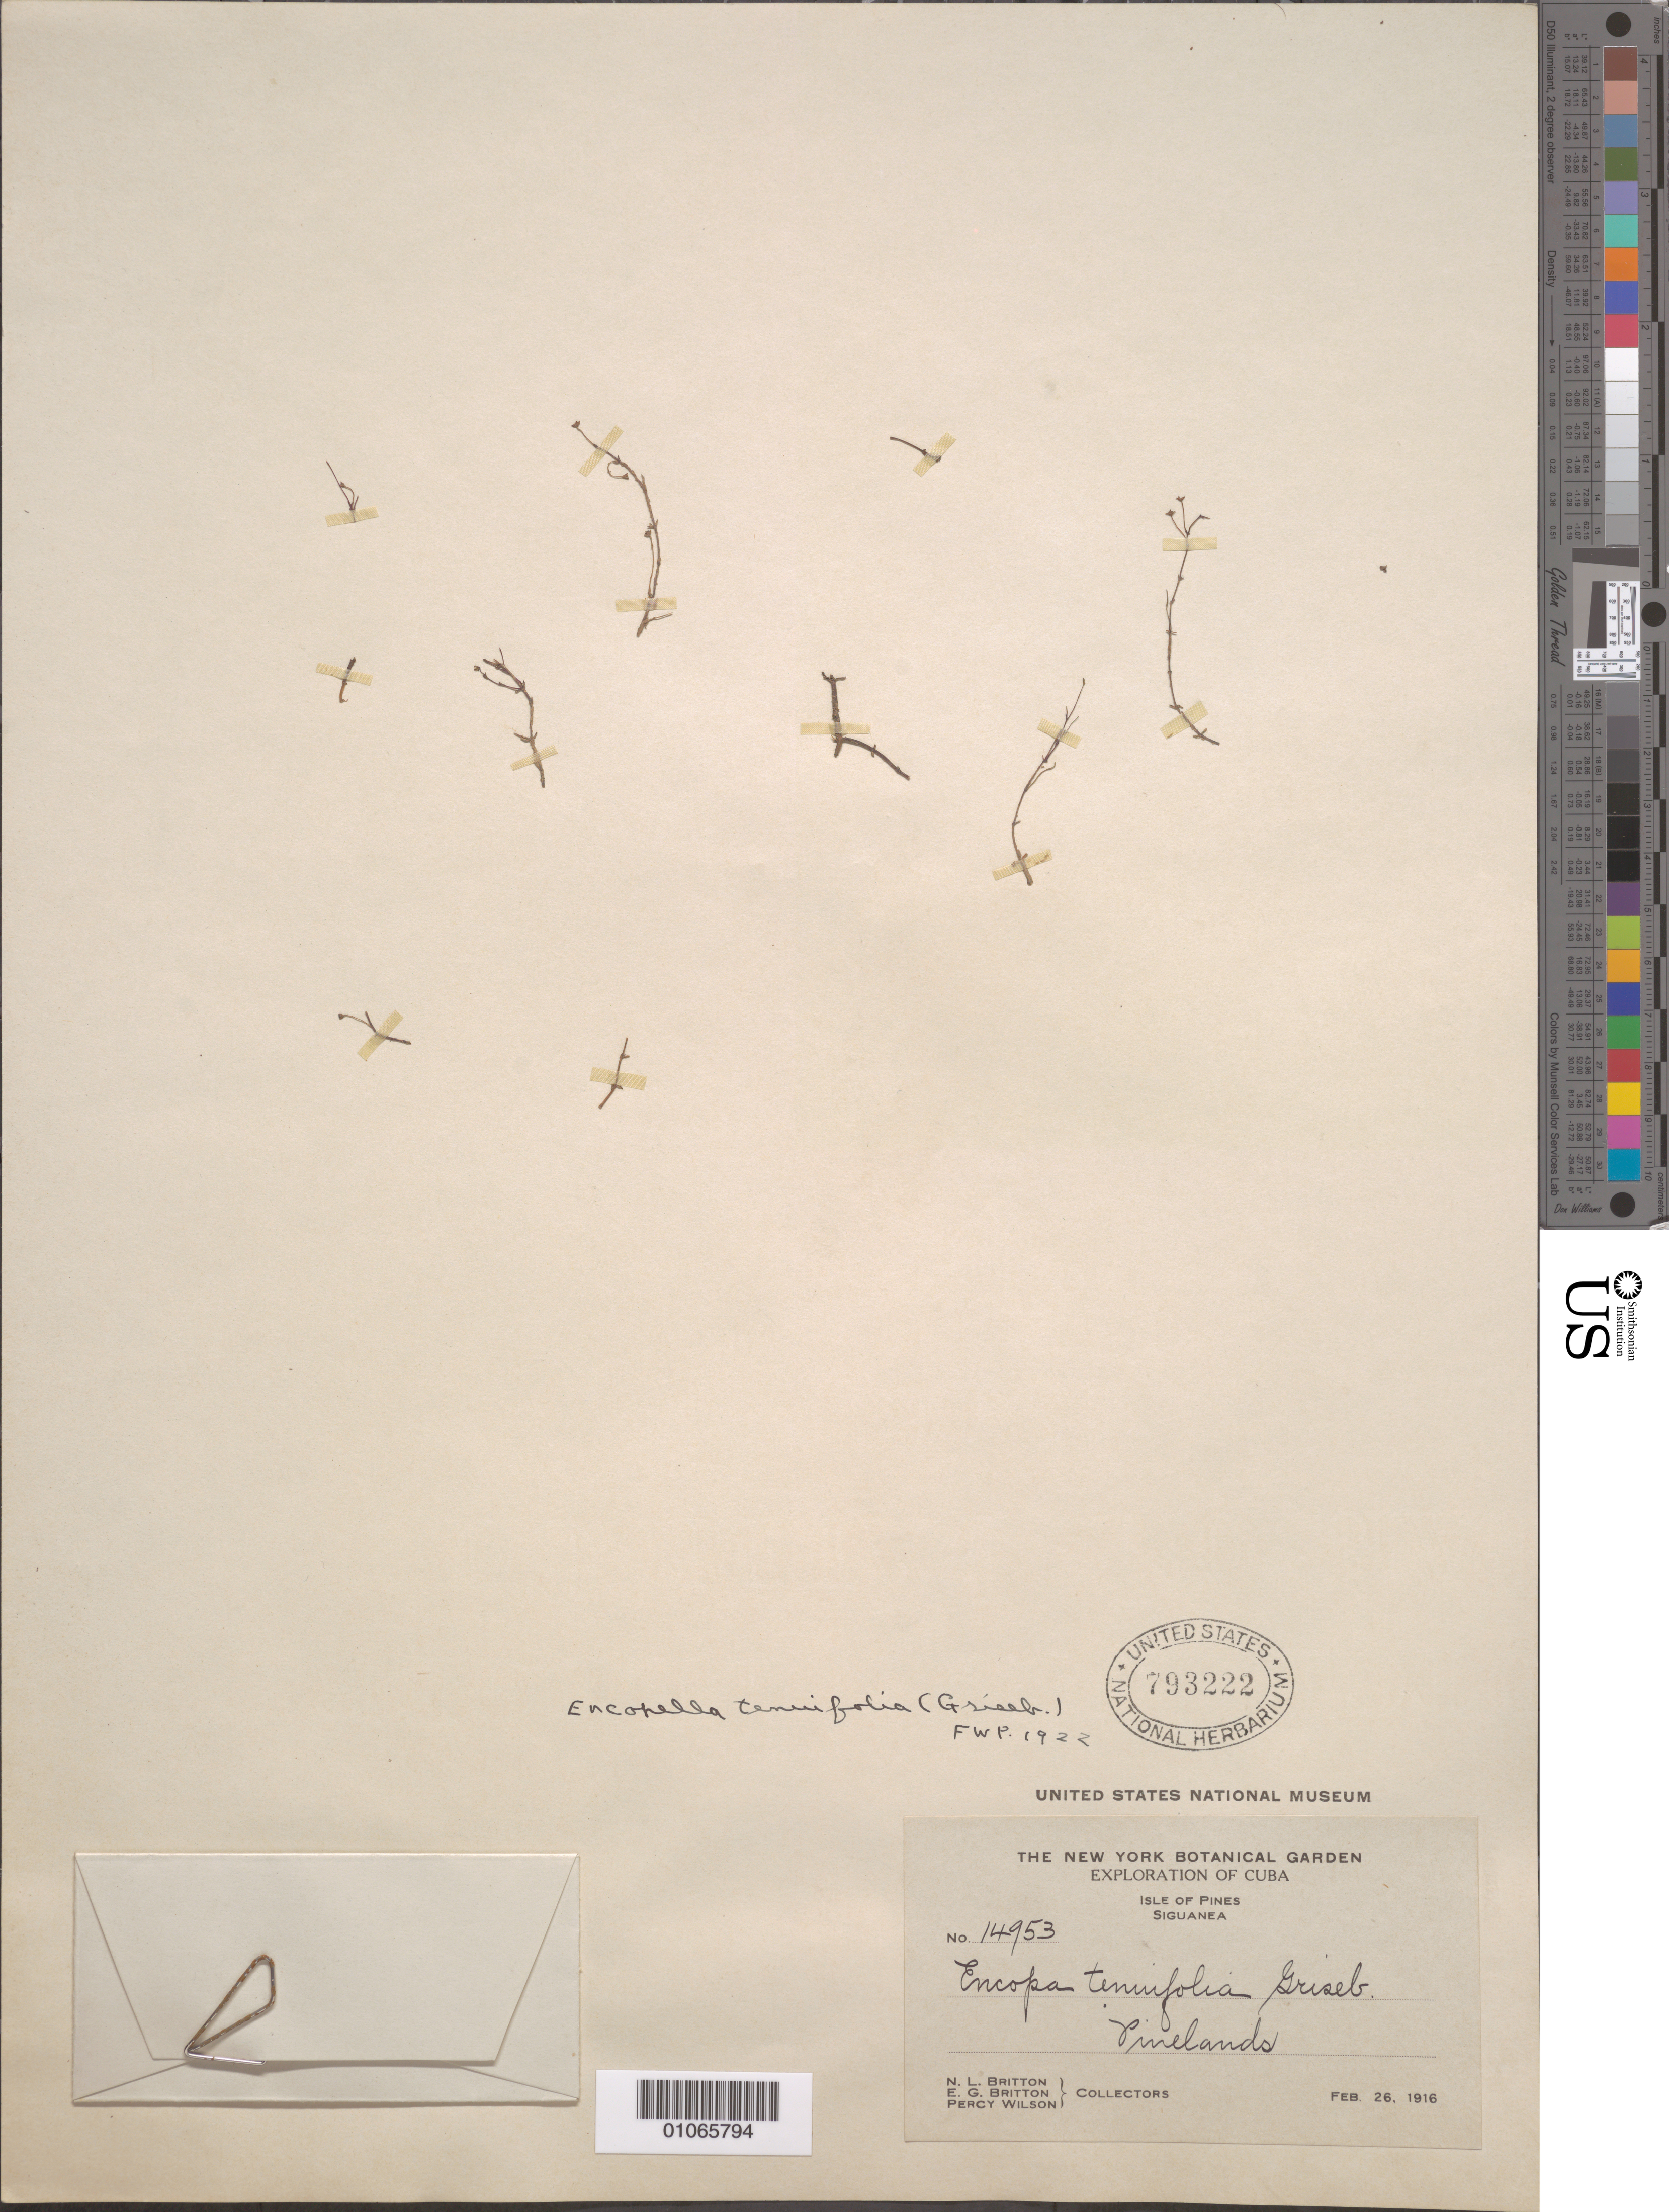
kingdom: Plantae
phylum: Tracheophyta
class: Magnoliopsida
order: Lamiales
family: Plantaginaceae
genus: Encopella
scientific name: Encopella tenuifolia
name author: (Griseb.) Pennell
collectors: N. Britton, E. G. Britton & P. Wilson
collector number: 14953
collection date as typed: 26 Feb 1916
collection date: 1916-02-26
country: Cuba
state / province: Isla de La Juventud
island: Isla de la Juventud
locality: Siguanea Pinelands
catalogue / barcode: US 793222